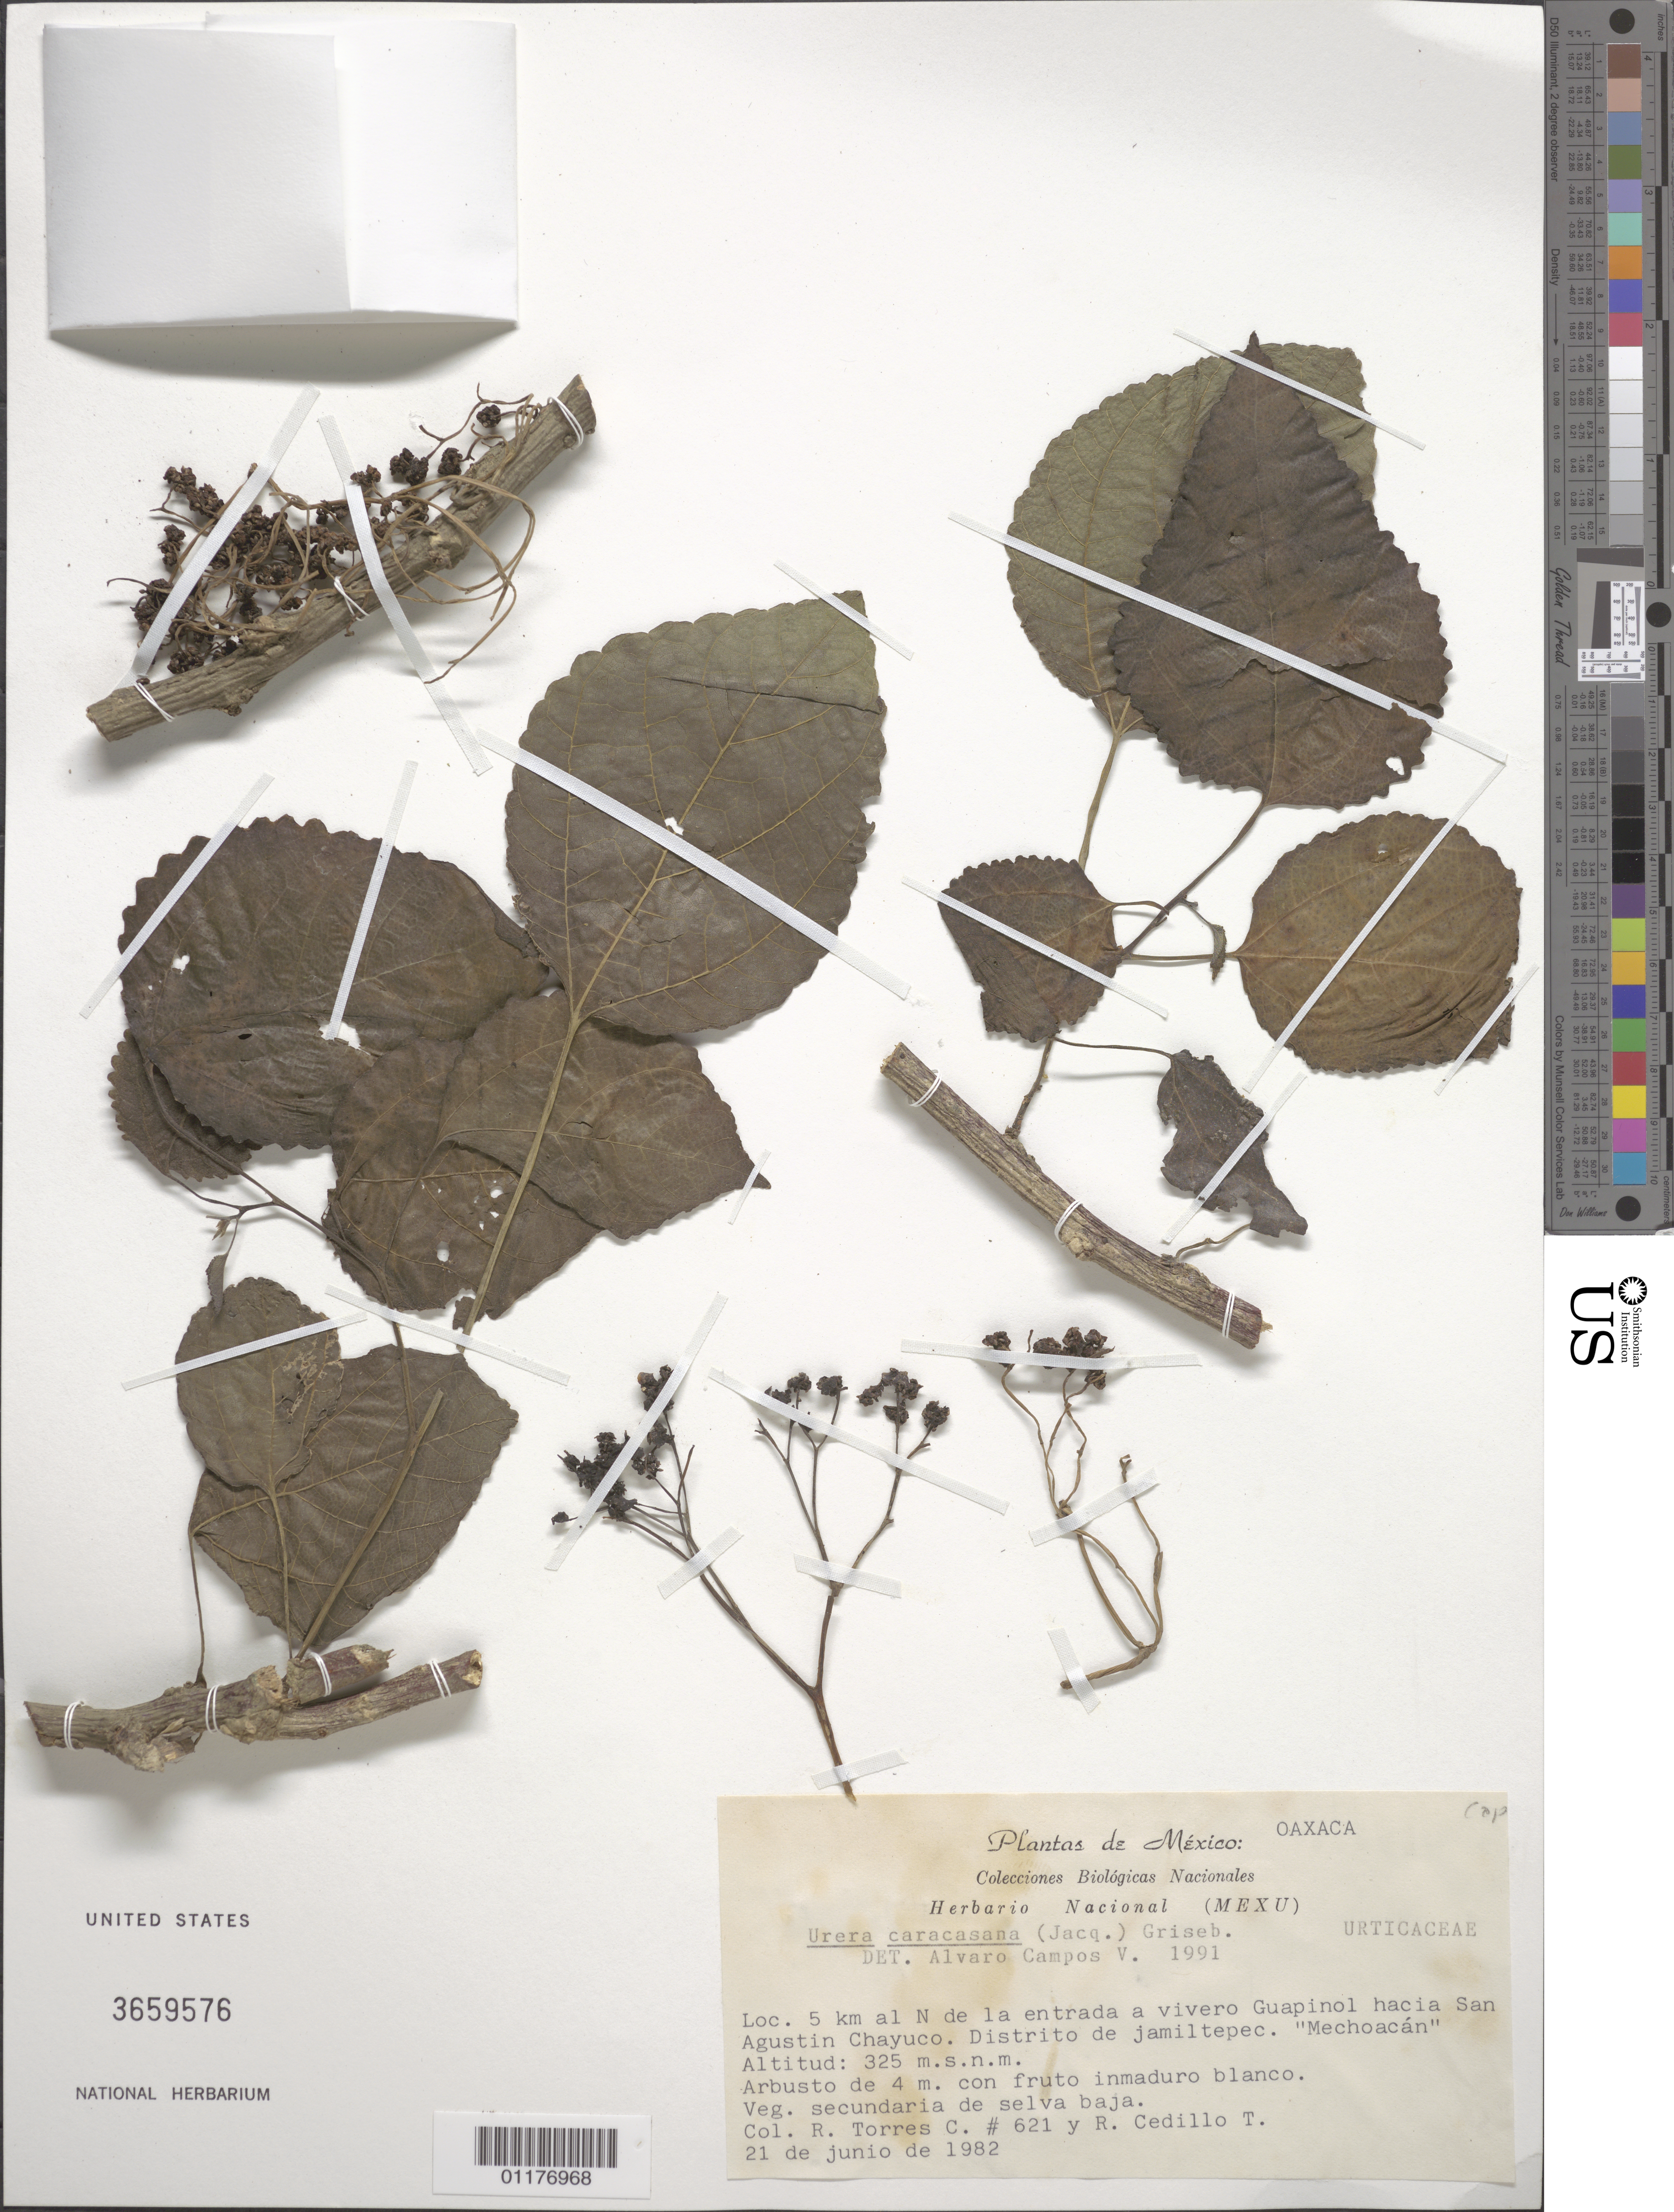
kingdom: Plantae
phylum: Tracheophyta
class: Magnoliopsida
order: Rosales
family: Urticaceae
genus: Urera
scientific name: Urera caracasana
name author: (Jacq.) Gaudich. ex Griseb.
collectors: R. Torres C. & R. CedilloT.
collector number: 621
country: Mexico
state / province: Oaxaca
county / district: Jamiltepec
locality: N of la entrada a virero Guapinol hacia San Agustin Chayuco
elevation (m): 325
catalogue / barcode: US 3659576